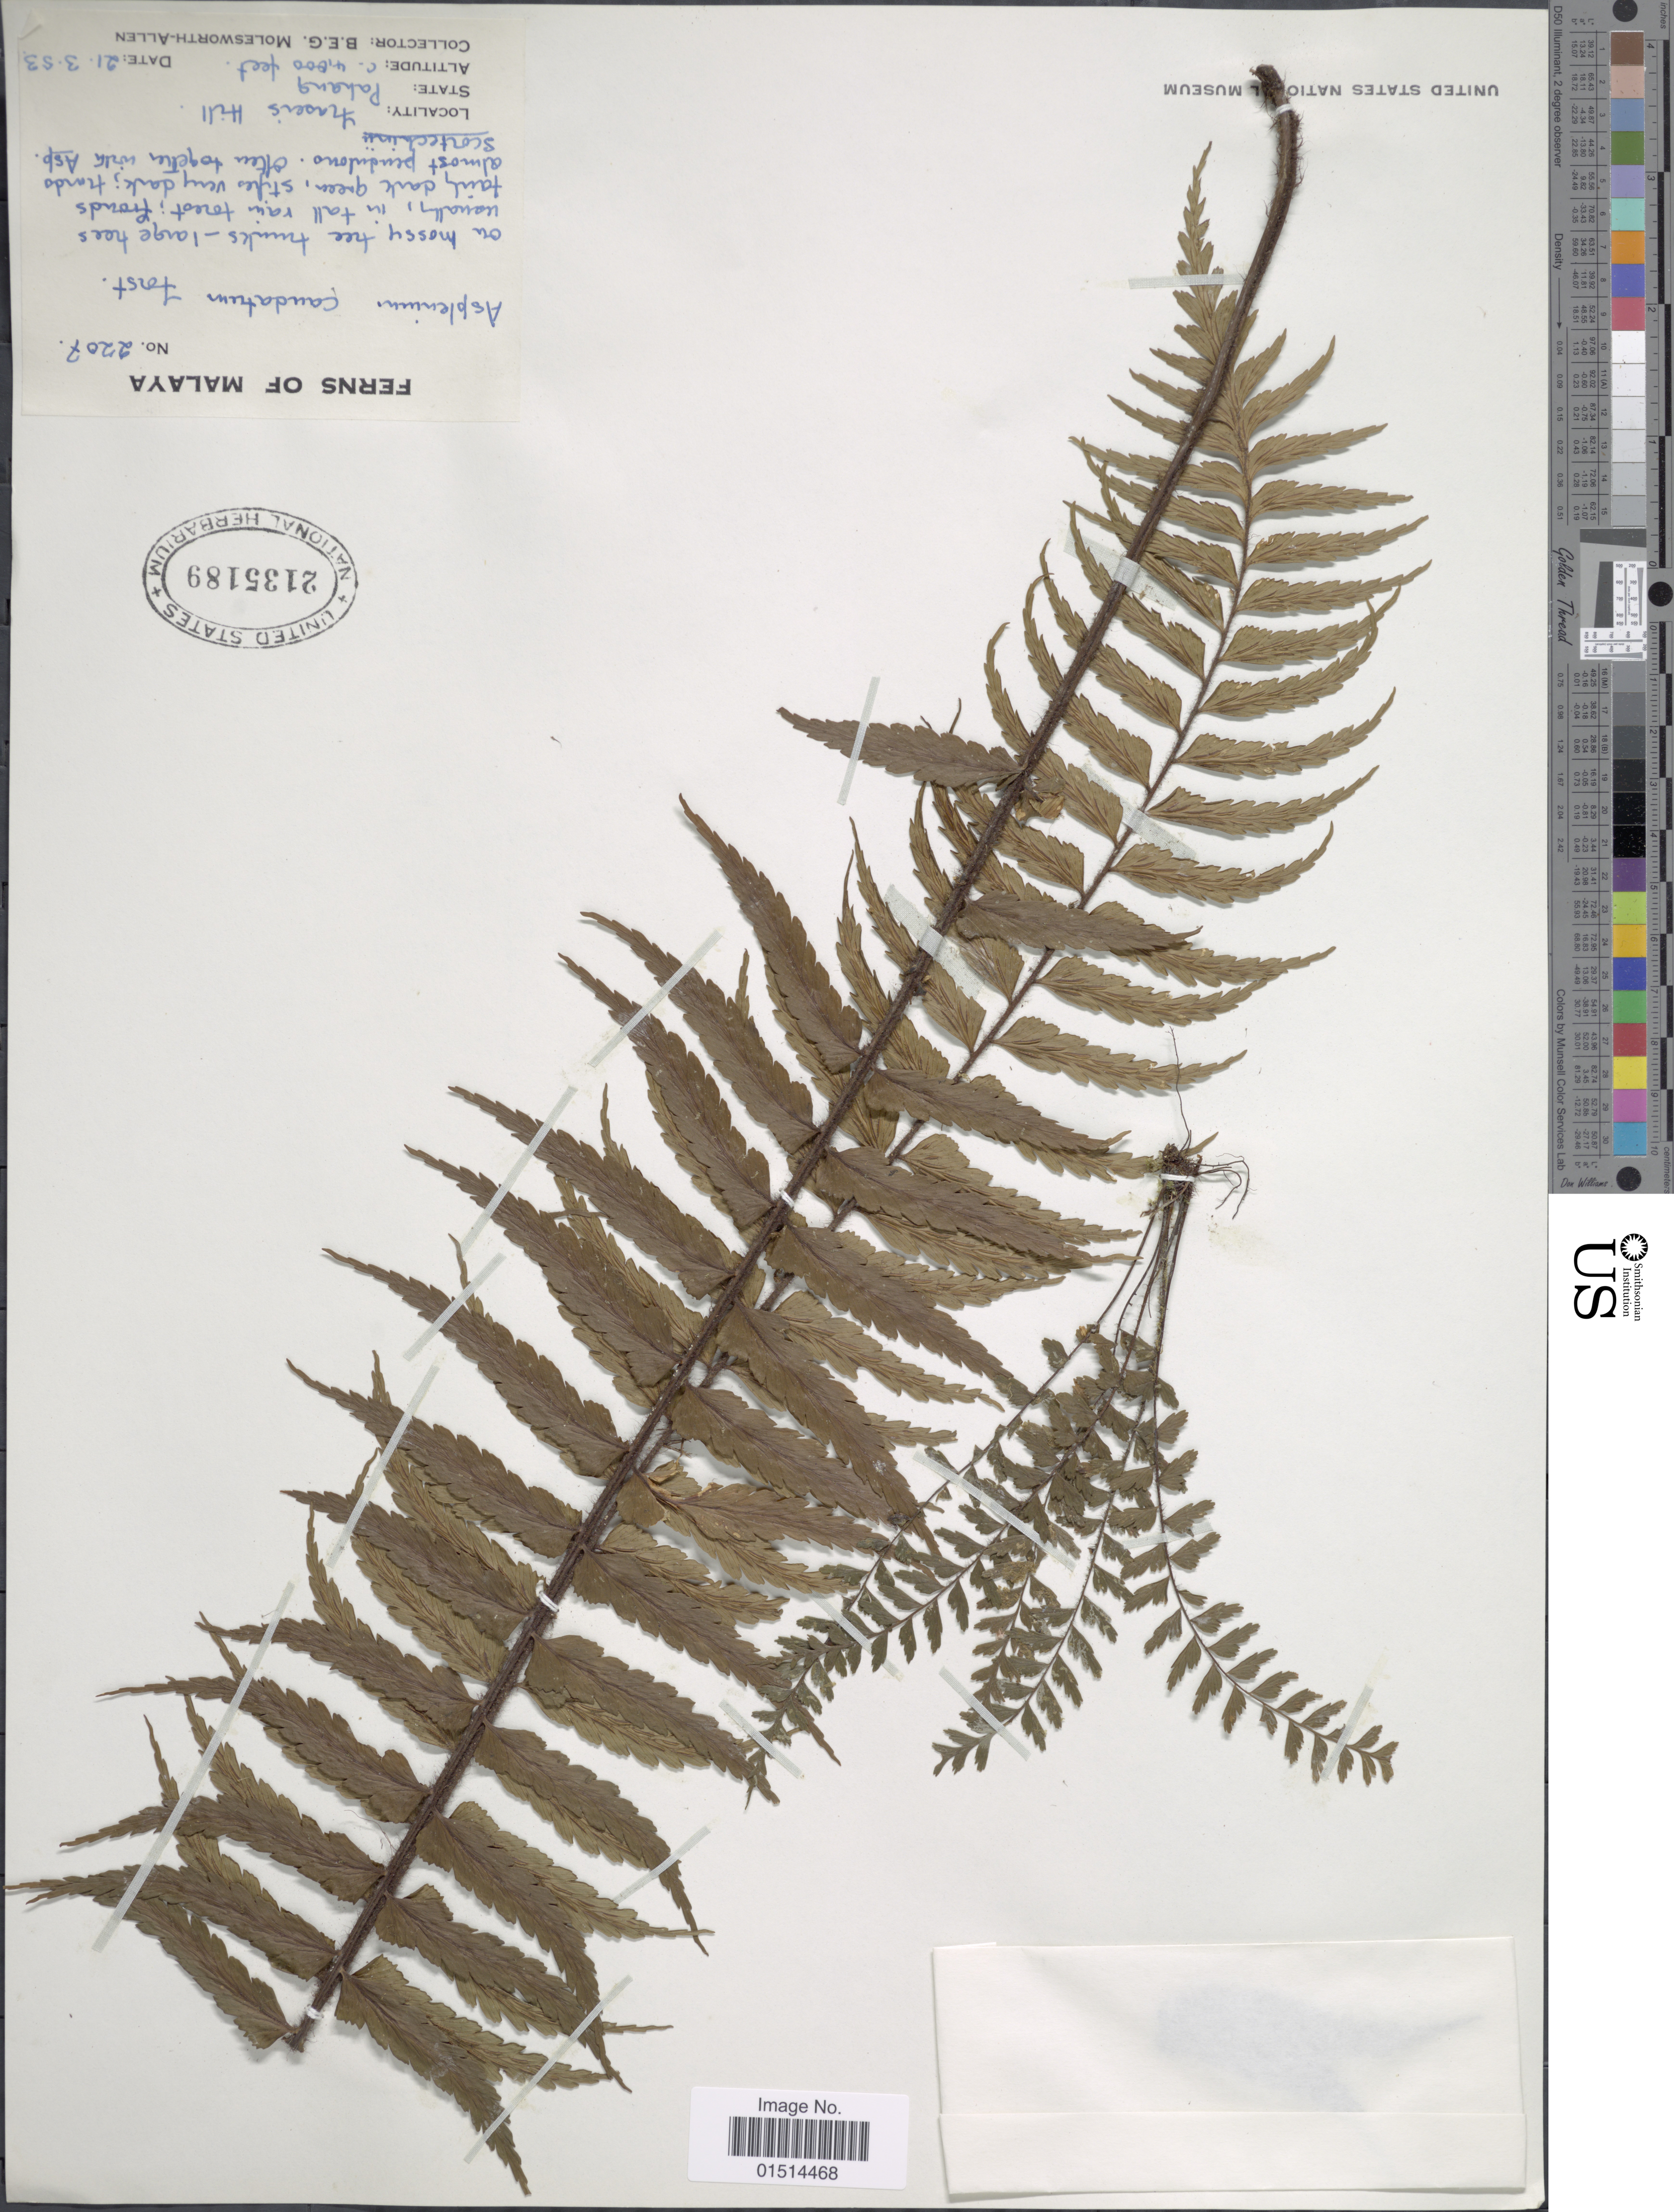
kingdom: Plantae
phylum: Tracheophyta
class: Polypodiopsida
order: Polypodiales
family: Aspleniaceae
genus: Asplenium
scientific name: Asplenium caudatum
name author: G. Forst.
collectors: B. E. G. Molesworth-Allen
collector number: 2207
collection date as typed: Transcribed d/m/y: 21/3/53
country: Malaysia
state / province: Pahang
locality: Frasers Hill, Pahang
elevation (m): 1219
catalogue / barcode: US 2135189